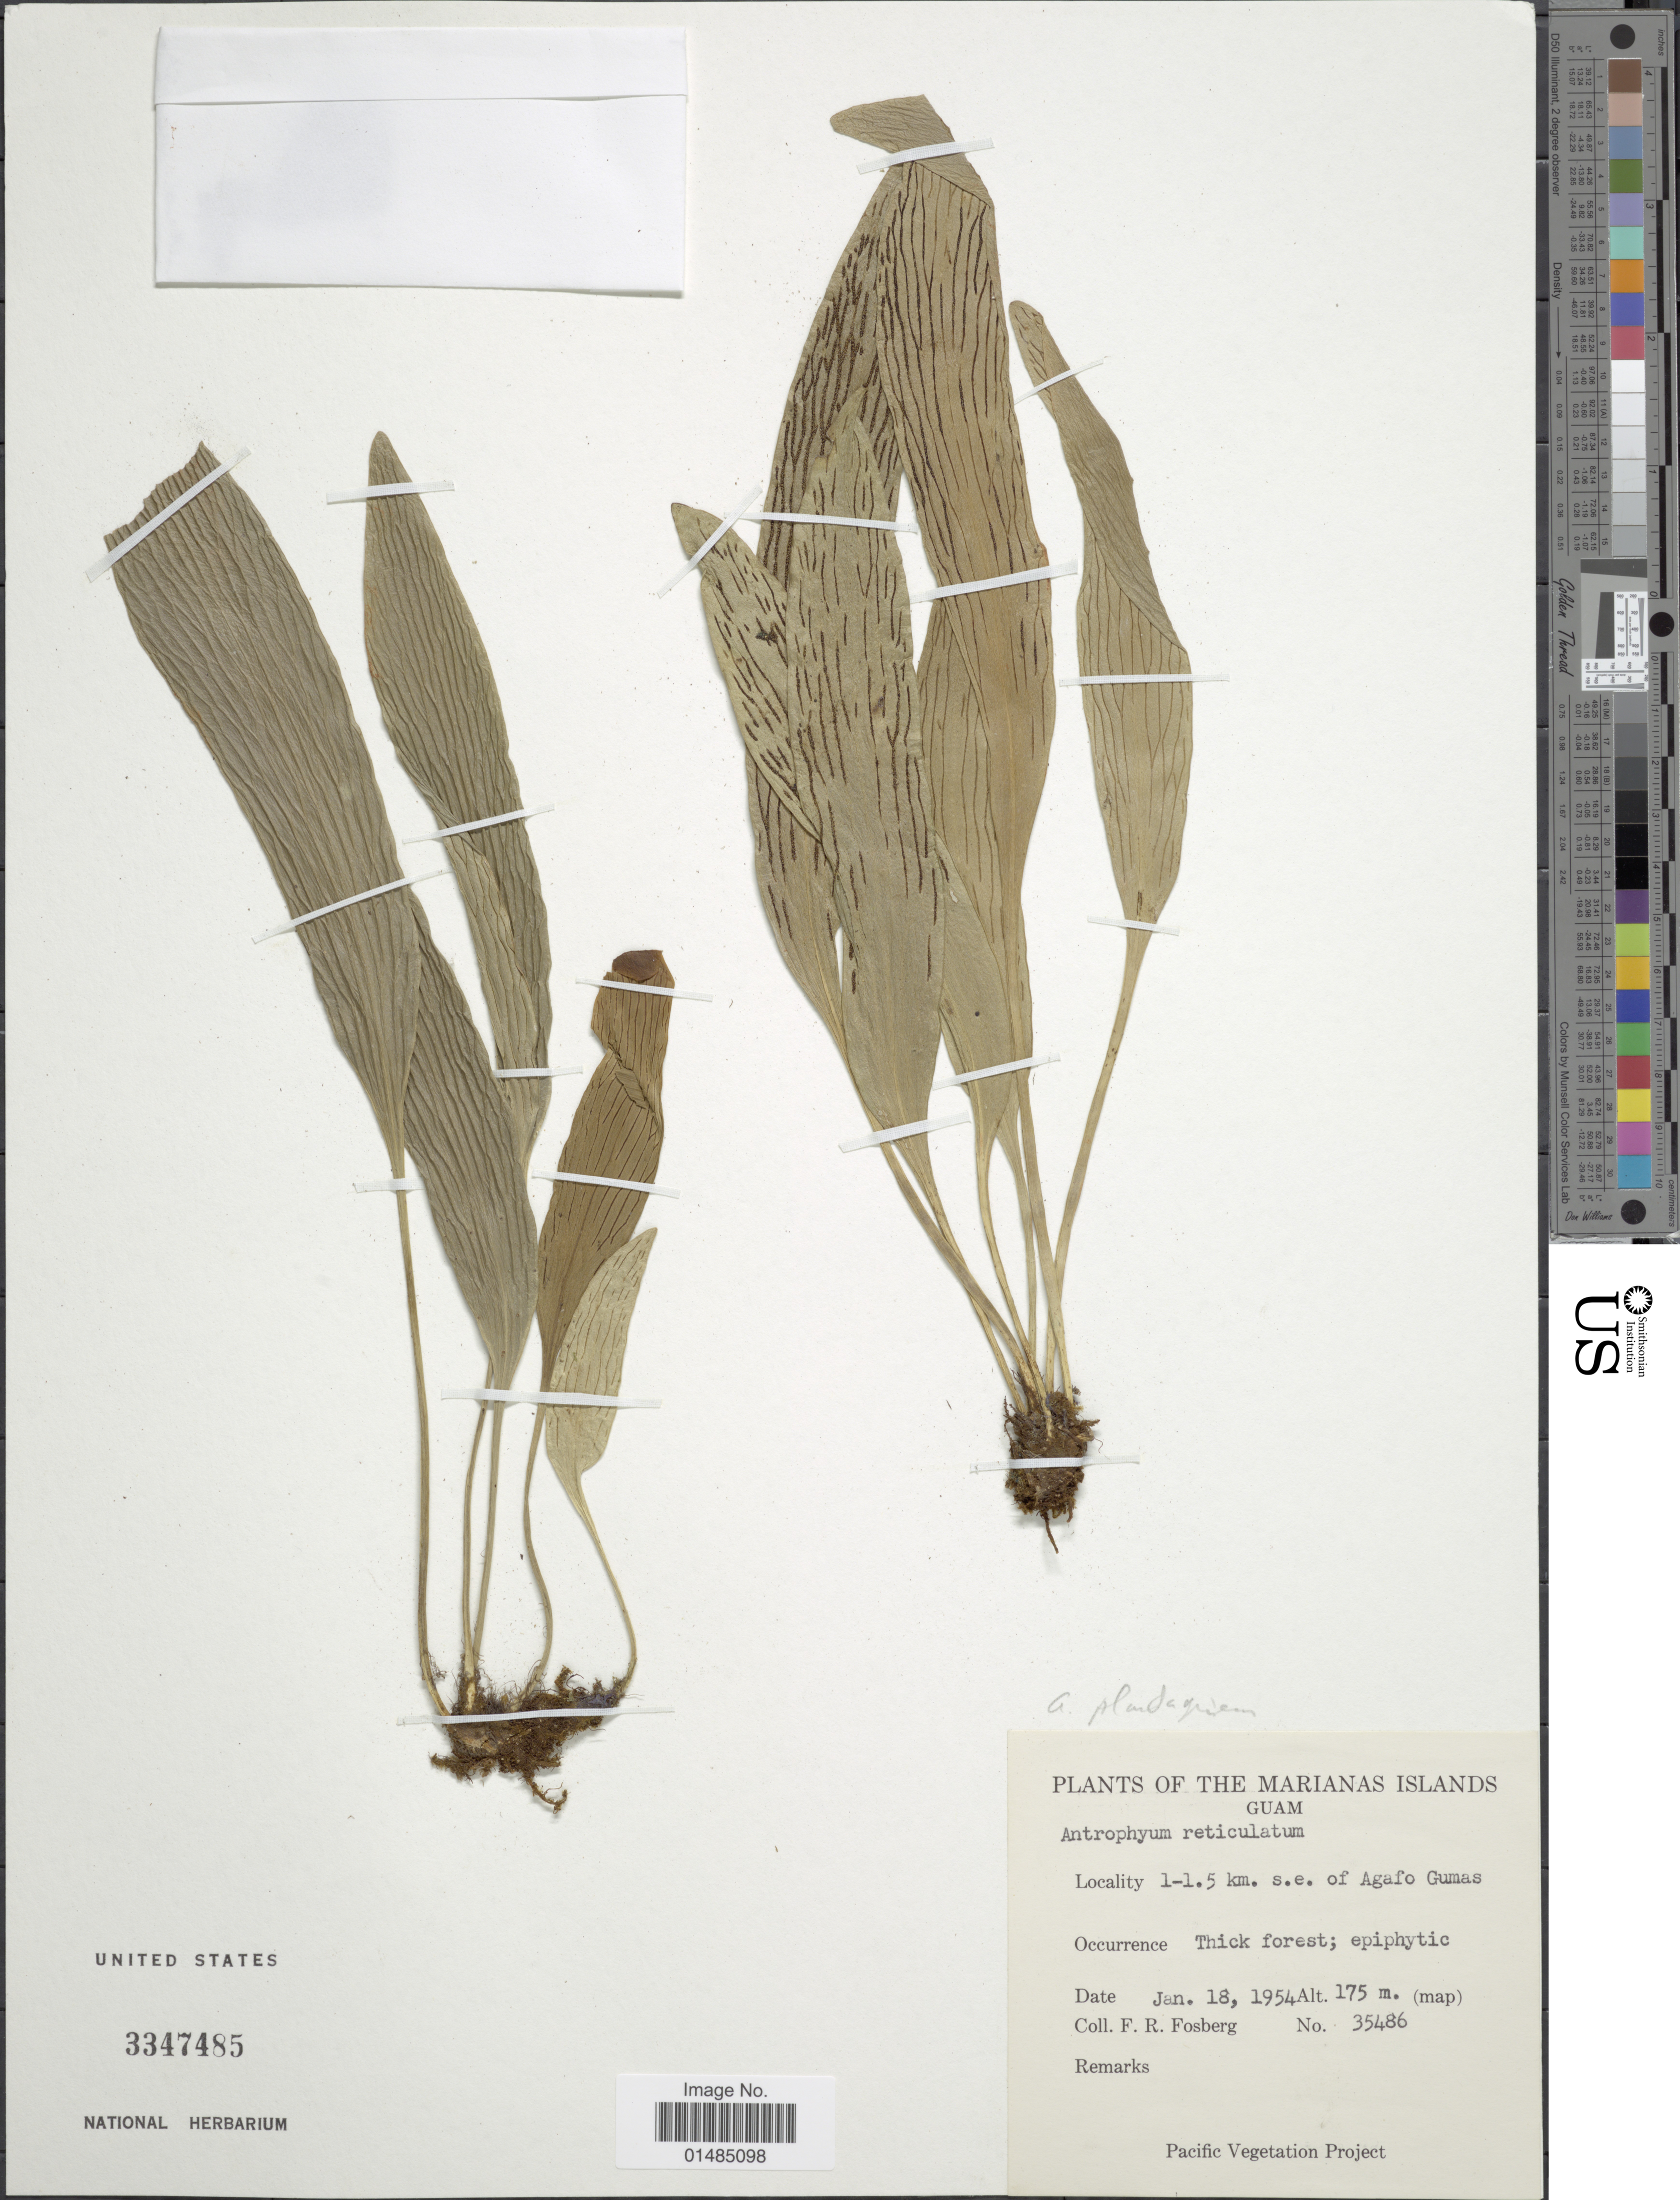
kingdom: Plantae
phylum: Tracheophyta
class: Polypodiopsida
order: Polypodiales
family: Pteridaceae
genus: Antrophyum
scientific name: Antrophyum plantagineum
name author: (Cav.) Kaulf.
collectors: F. R. Fosberg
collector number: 35486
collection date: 1954-01-18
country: Guam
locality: The Marianas Islands, Guam, 1 - 1.5 KM. s.e. of Agafo Gumas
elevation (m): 175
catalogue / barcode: US 3347485